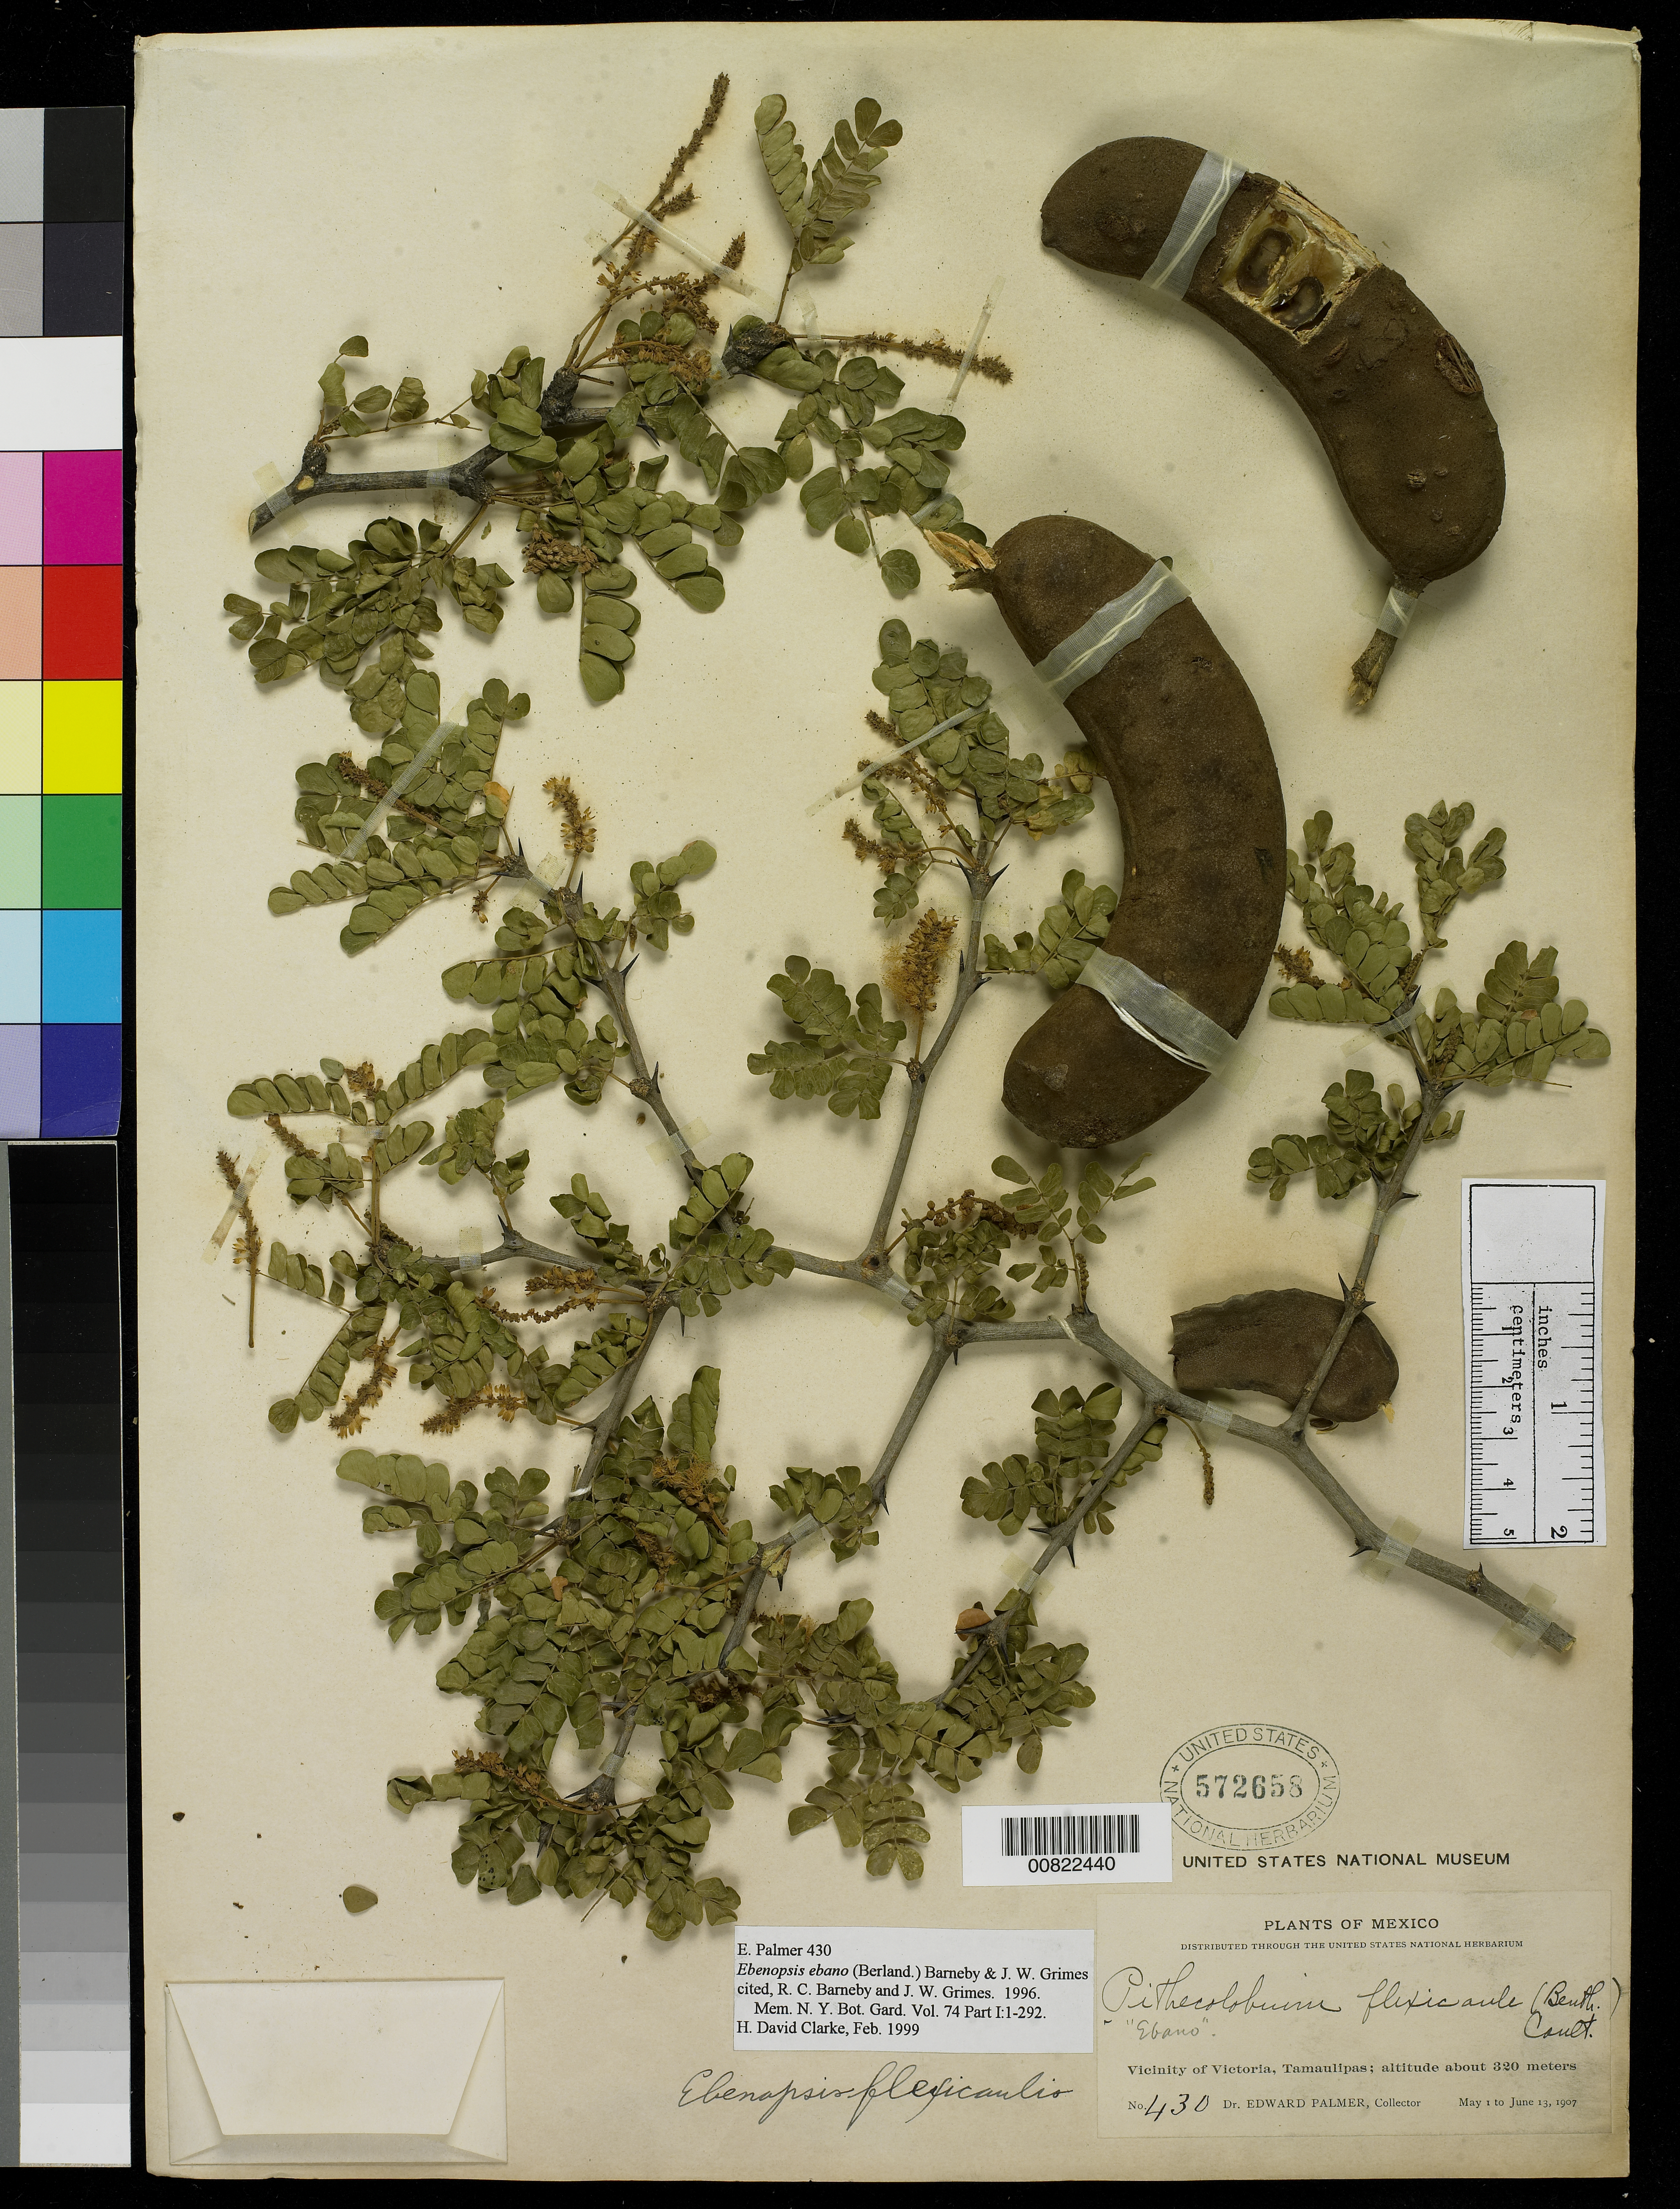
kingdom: Plantae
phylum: Tracheophyta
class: Magnoliopsida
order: Fabales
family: Fabaceae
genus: Ebenopsis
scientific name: Ebenopsis ebano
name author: (Berland.) Barneby & J.W. Grimes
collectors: E. Palmer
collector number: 430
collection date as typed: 01 May 1907 to 13 Jun 1907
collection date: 1907-05-01/1907-06-13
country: Mexico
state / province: Tamaulipas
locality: Vicinity of Victoria.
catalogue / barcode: US 572658